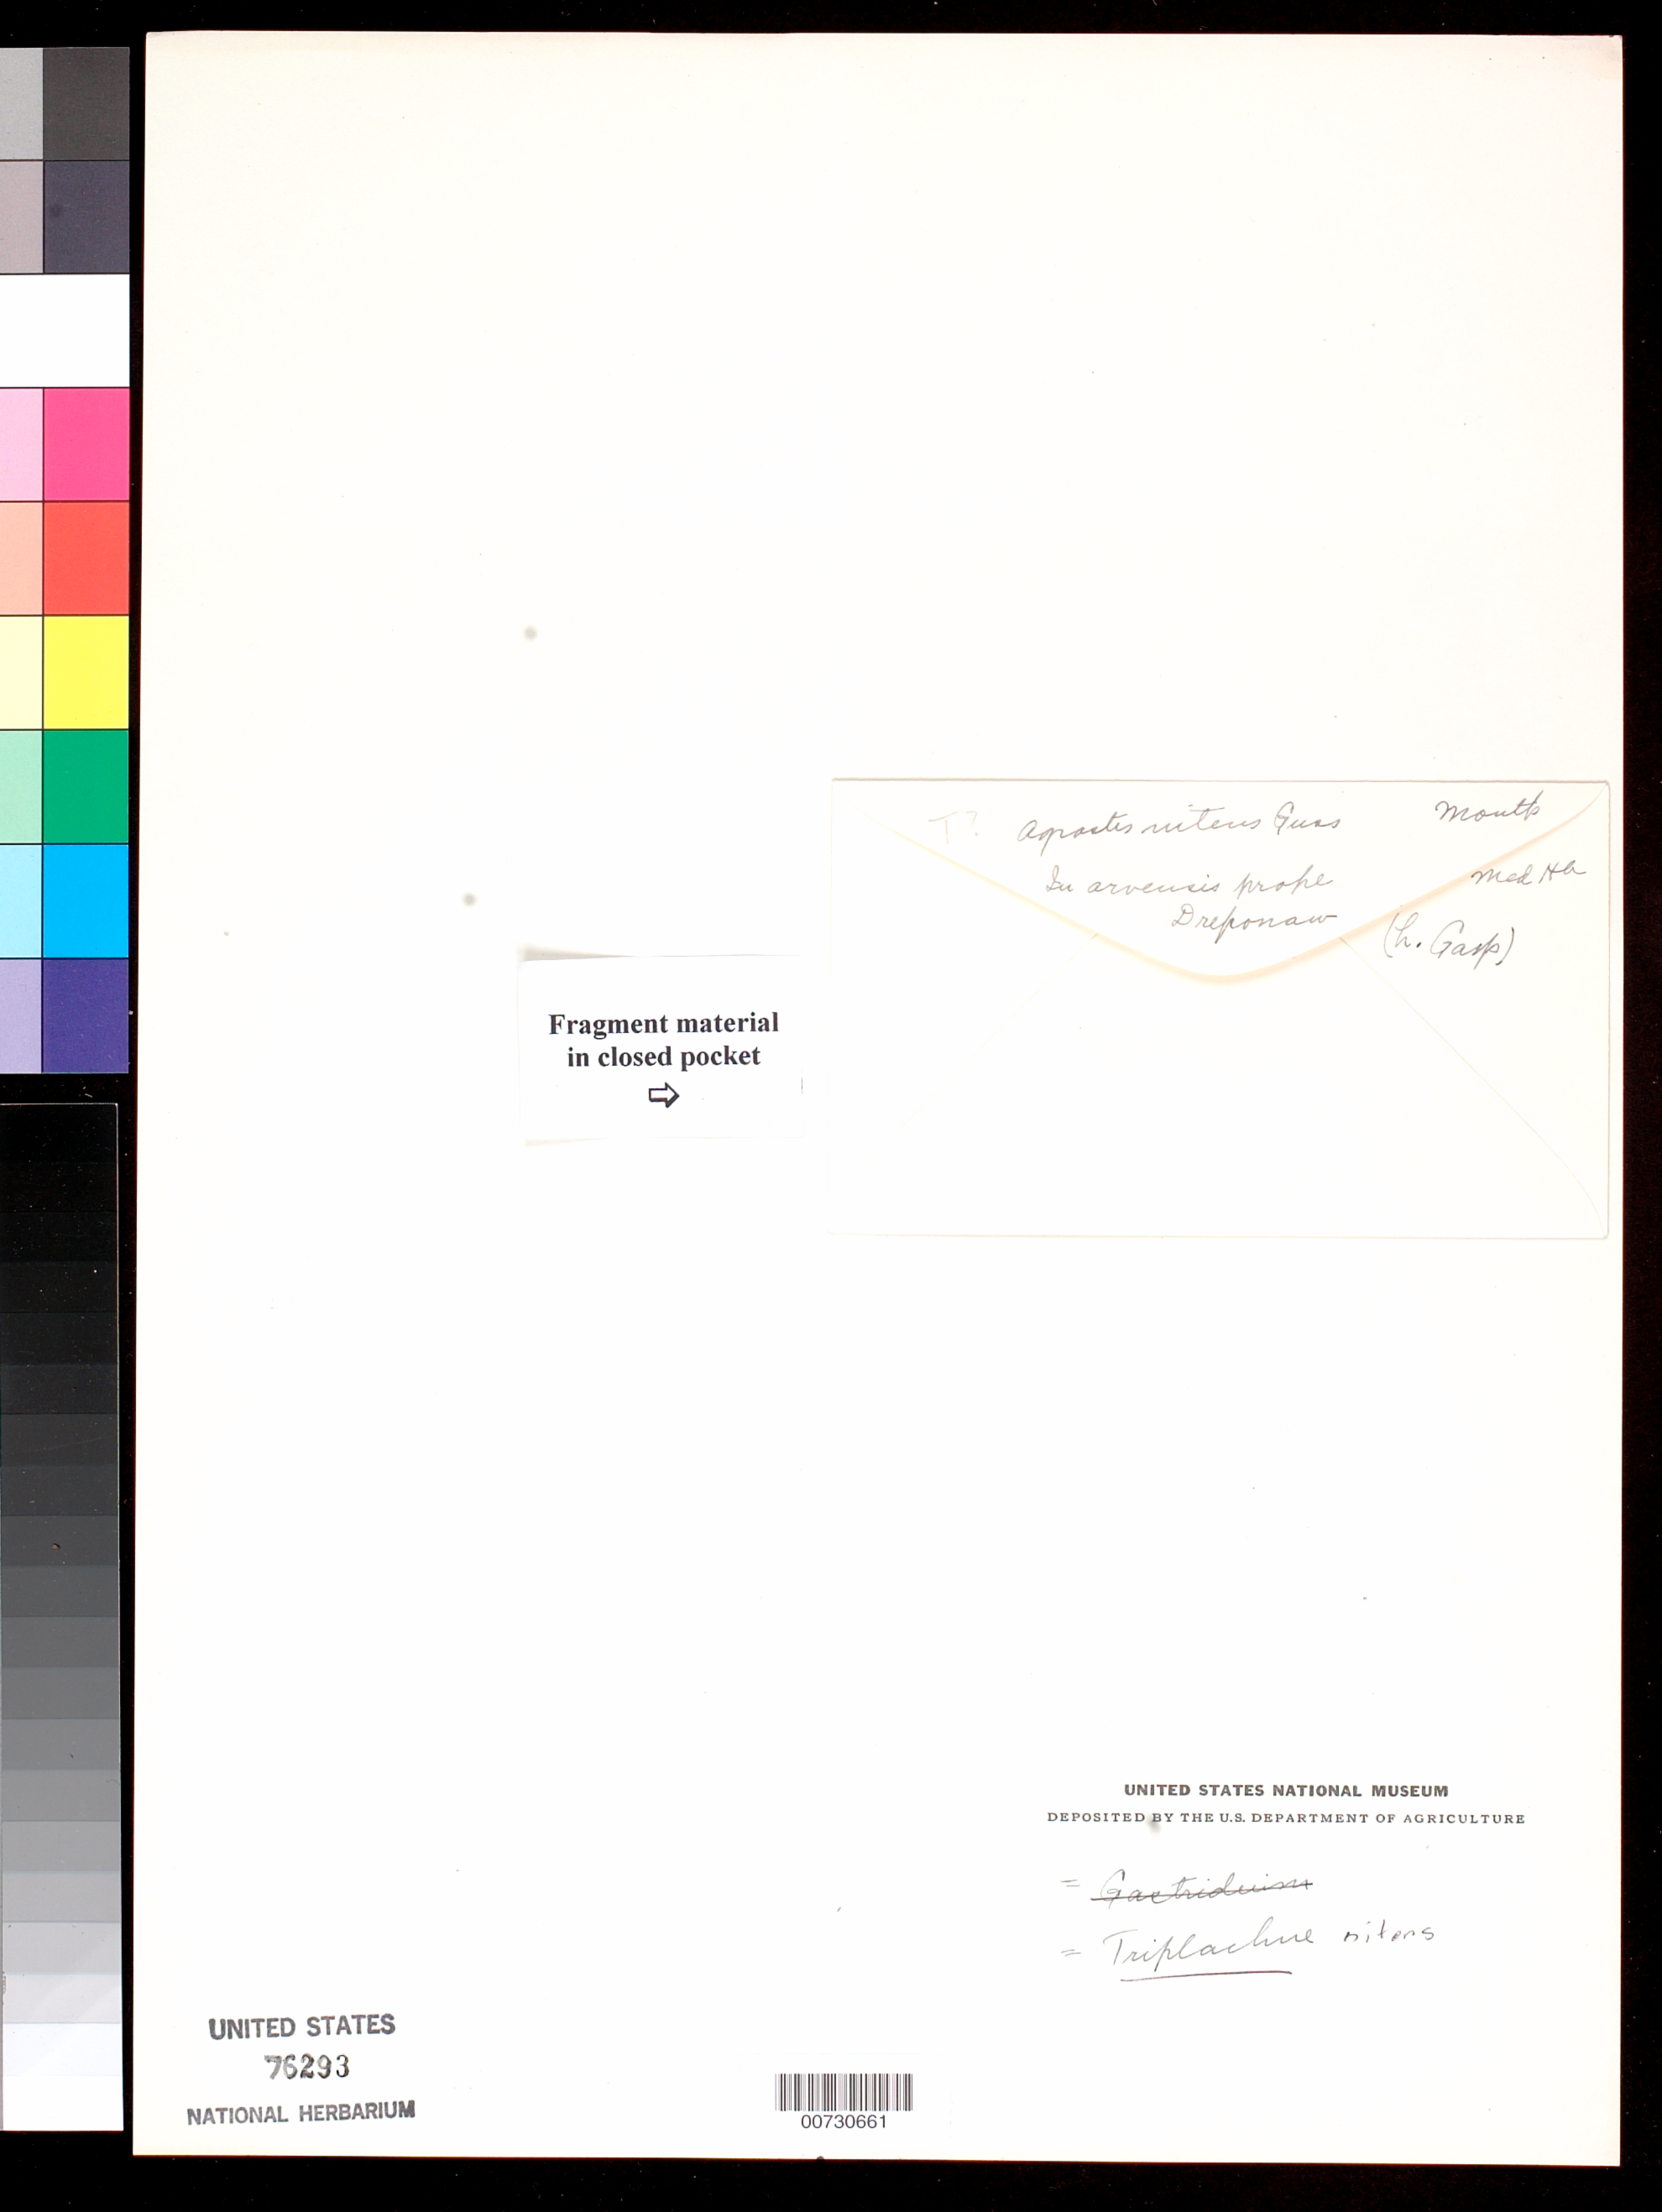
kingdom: Plantae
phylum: Tracheophyta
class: Liliopsida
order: Poales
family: Poaceae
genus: Agrostis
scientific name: Agrostis nitens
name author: Gussone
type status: Type Fragment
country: Italy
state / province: Siciliana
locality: prope Dreponaw (see notes)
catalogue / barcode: US 76293